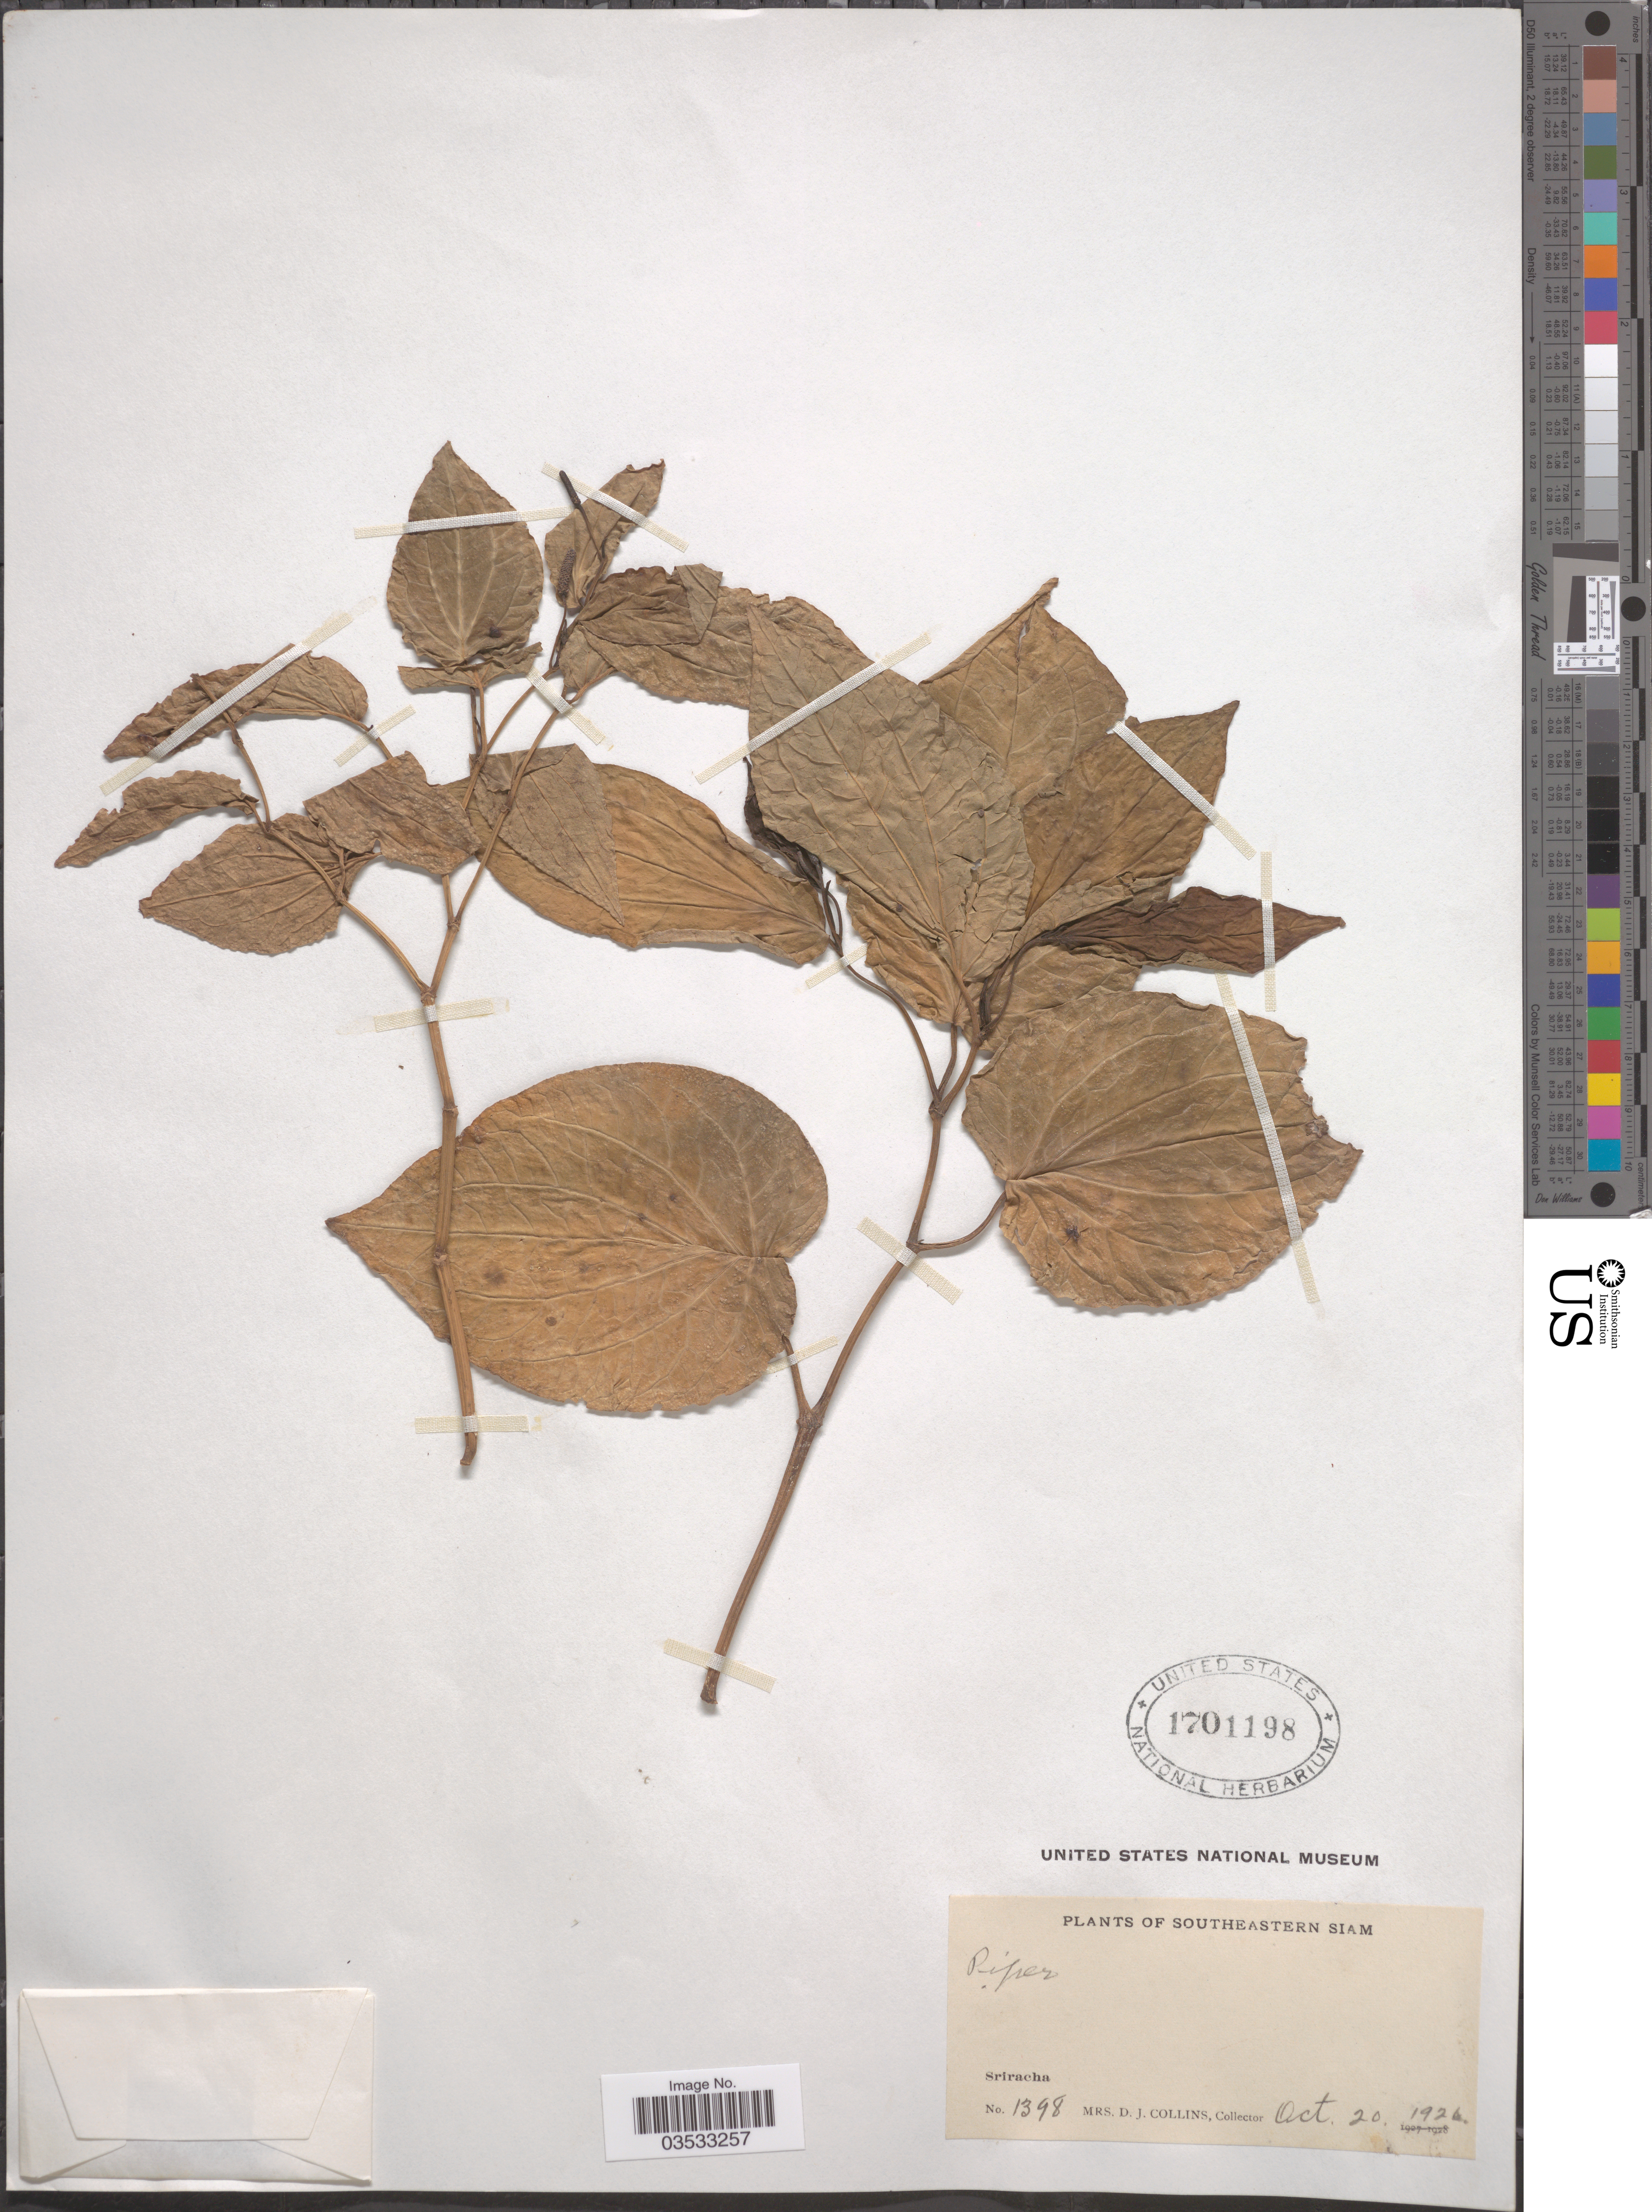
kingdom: Plantae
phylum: Tracheophyta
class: Magnoliopsida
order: Piperales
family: Piperaceae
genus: Piper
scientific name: Piper sp.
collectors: Mrs. D. J. Collins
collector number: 1398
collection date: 1926-10-20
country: Thailand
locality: Southeastern Siam. Sriracha.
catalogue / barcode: US 1701198